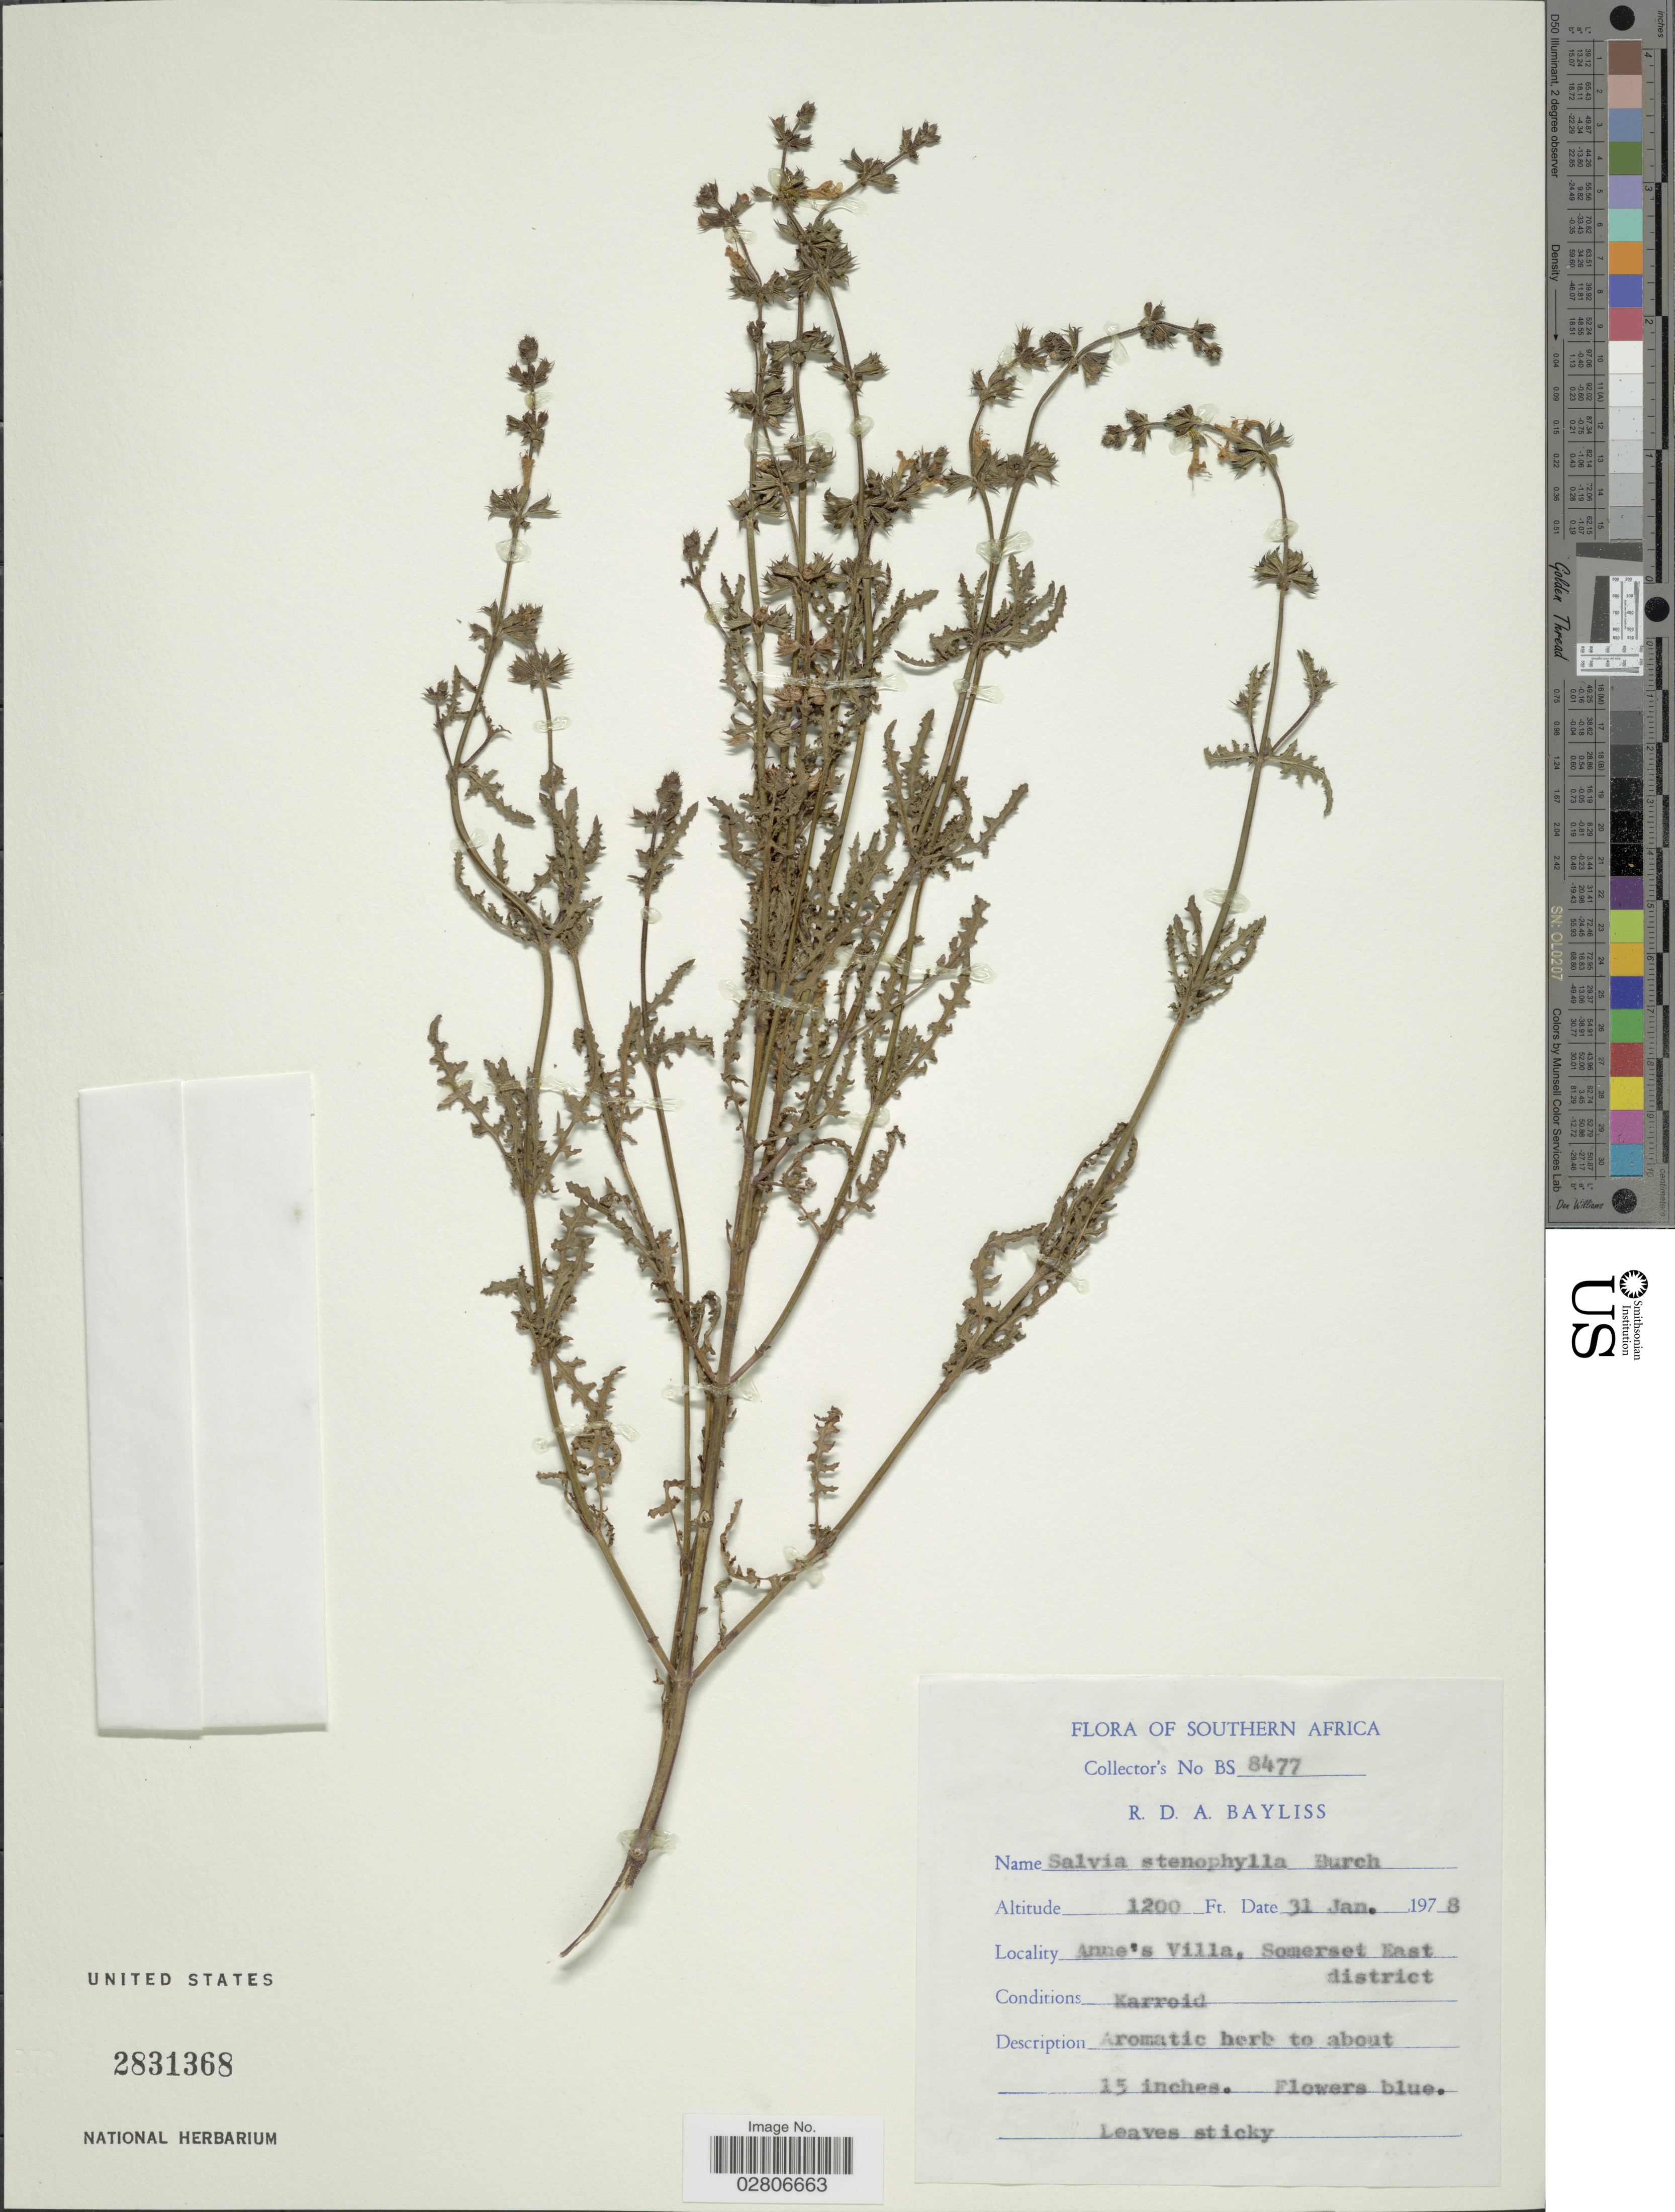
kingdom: Plantae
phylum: Tracheophyta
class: Magnoliopsida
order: Lamiales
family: Lamiaceae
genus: Salvia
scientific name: Salvia stenophylla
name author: Burch. ex Benth.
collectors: R. Bayliss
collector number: BS8477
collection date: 1978-01-31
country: South Africa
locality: Southern Africa, Anne's Villa, Somerset East district.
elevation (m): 366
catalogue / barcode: US 2831368